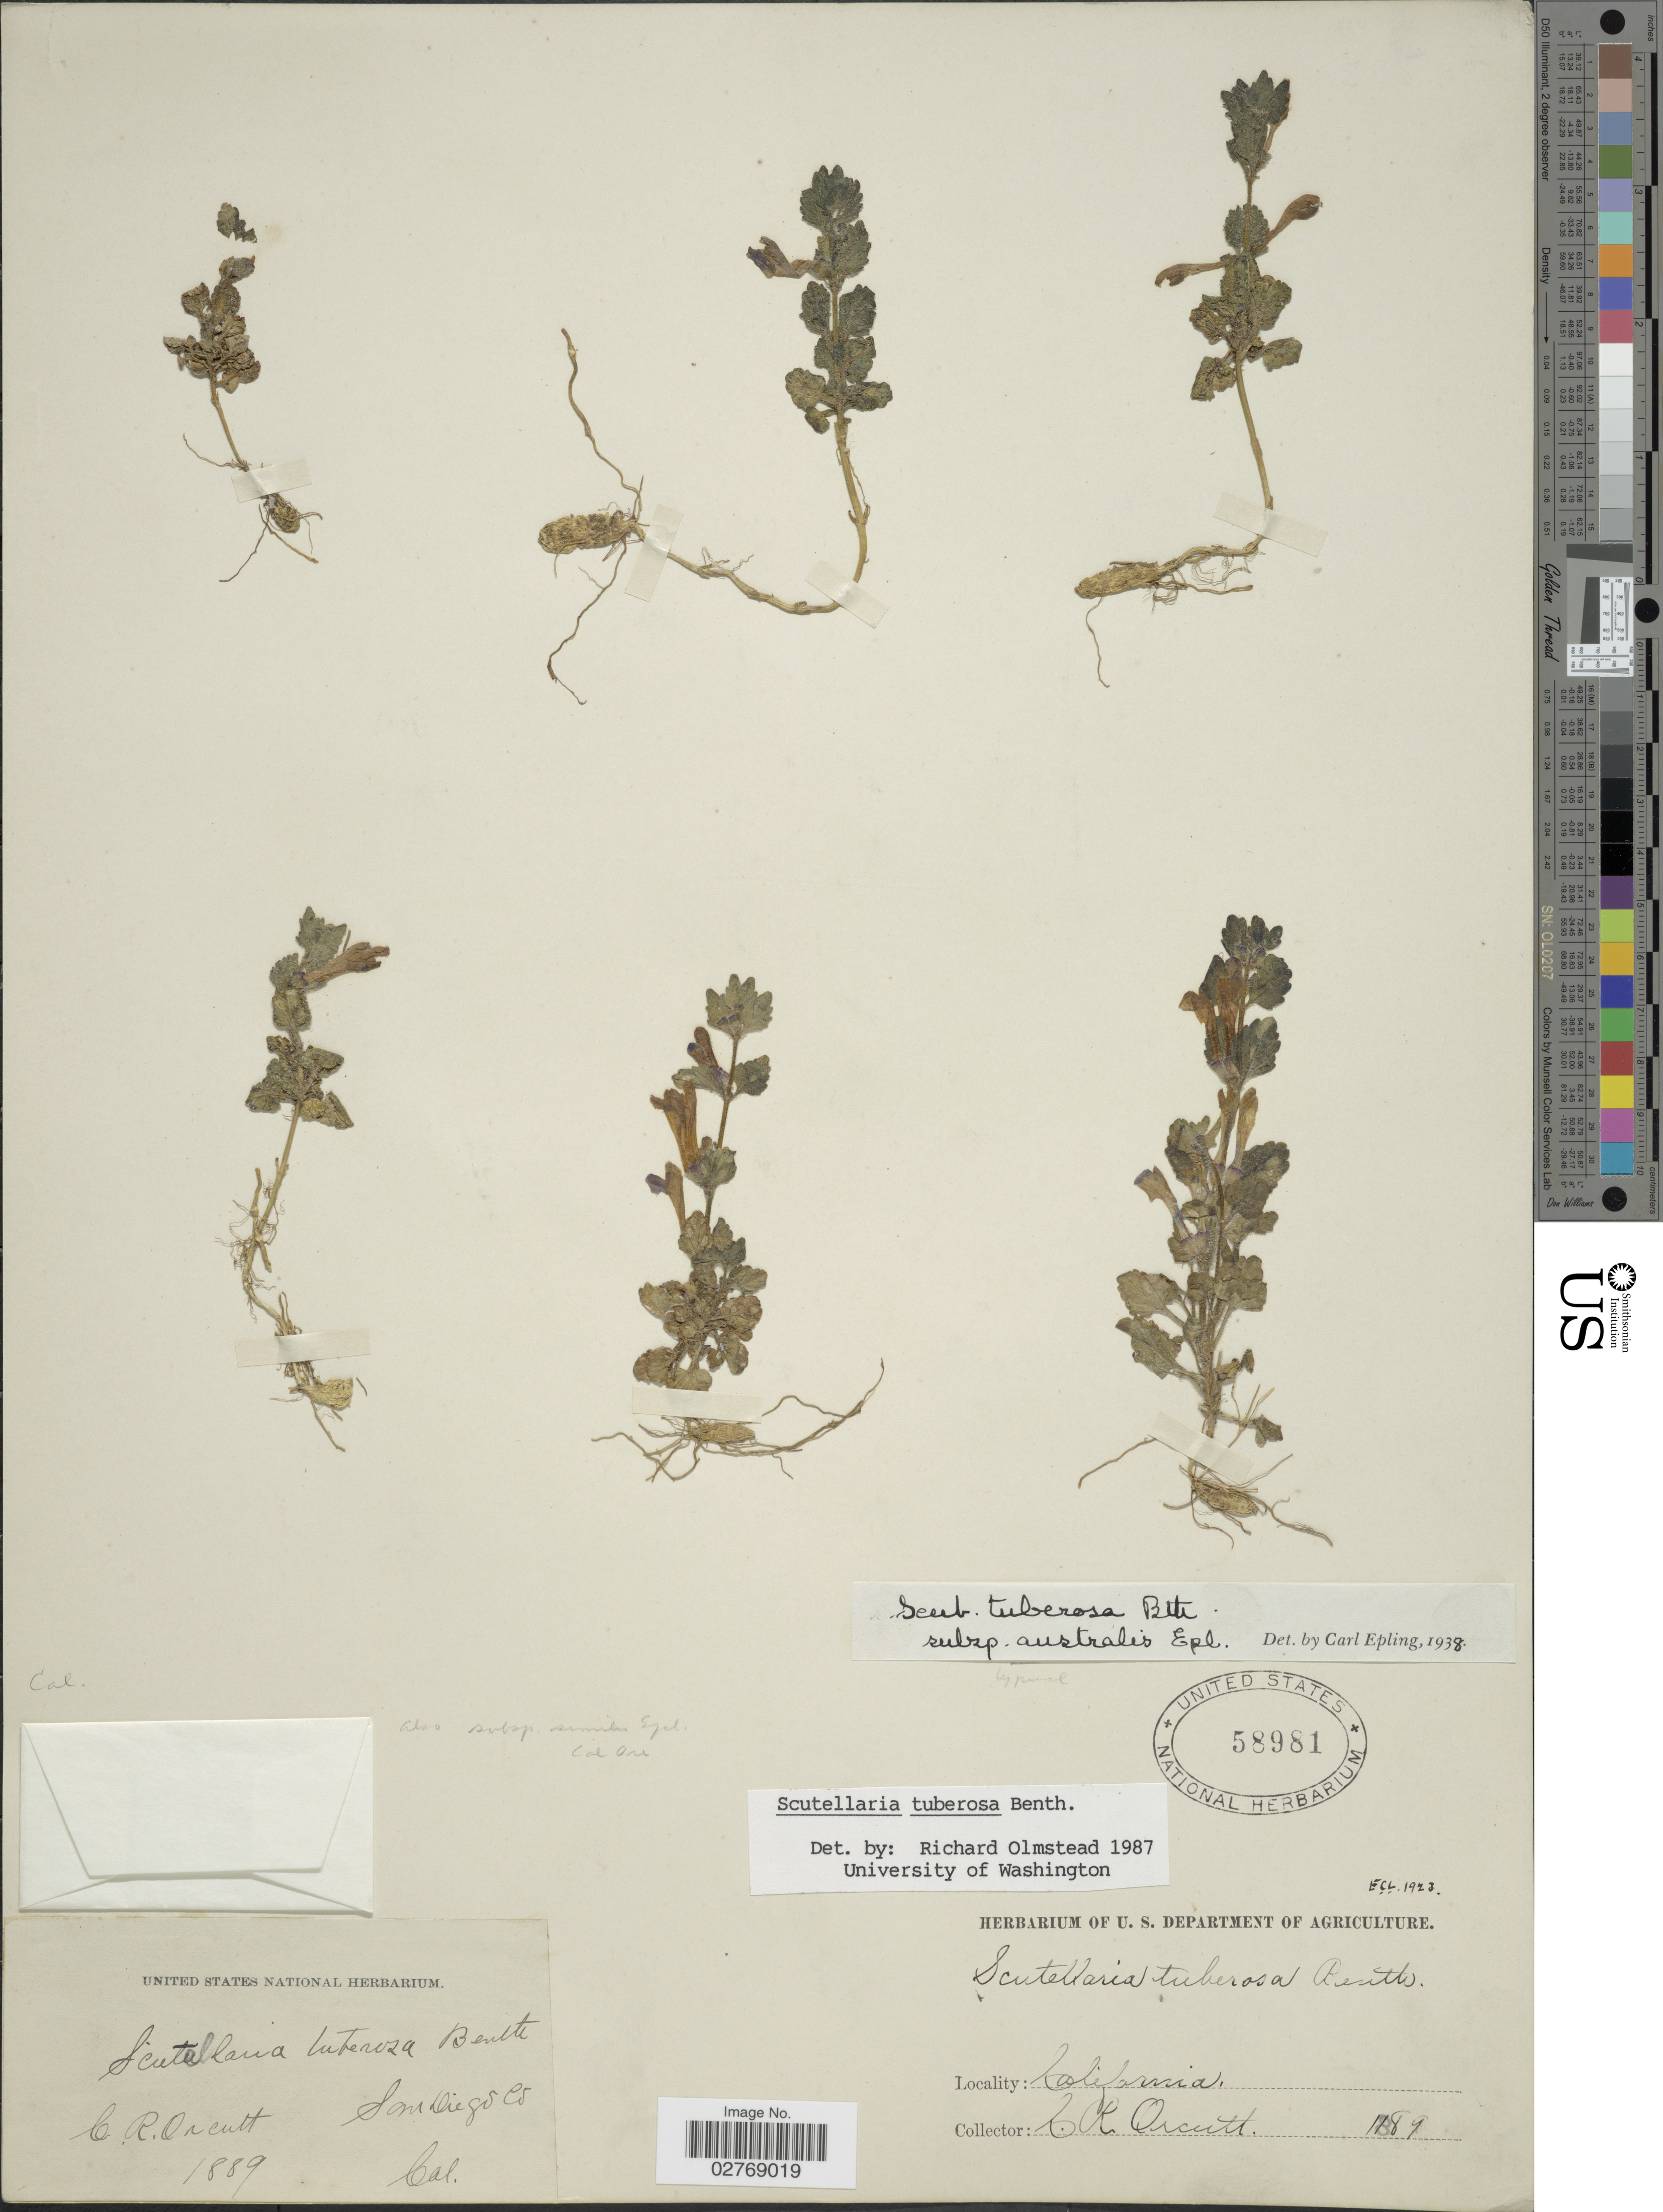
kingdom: Plantae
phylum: Tracheophyta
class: Magnoliopsida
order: Lamiales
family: Lamiaceae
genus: Scutellaria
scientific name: Scutellaria tuberosa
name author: Benth.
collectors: C. R. Orcutt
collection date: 1889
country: United States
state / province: California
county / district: San Diego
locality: San Diego Co.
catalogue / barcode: US 58981